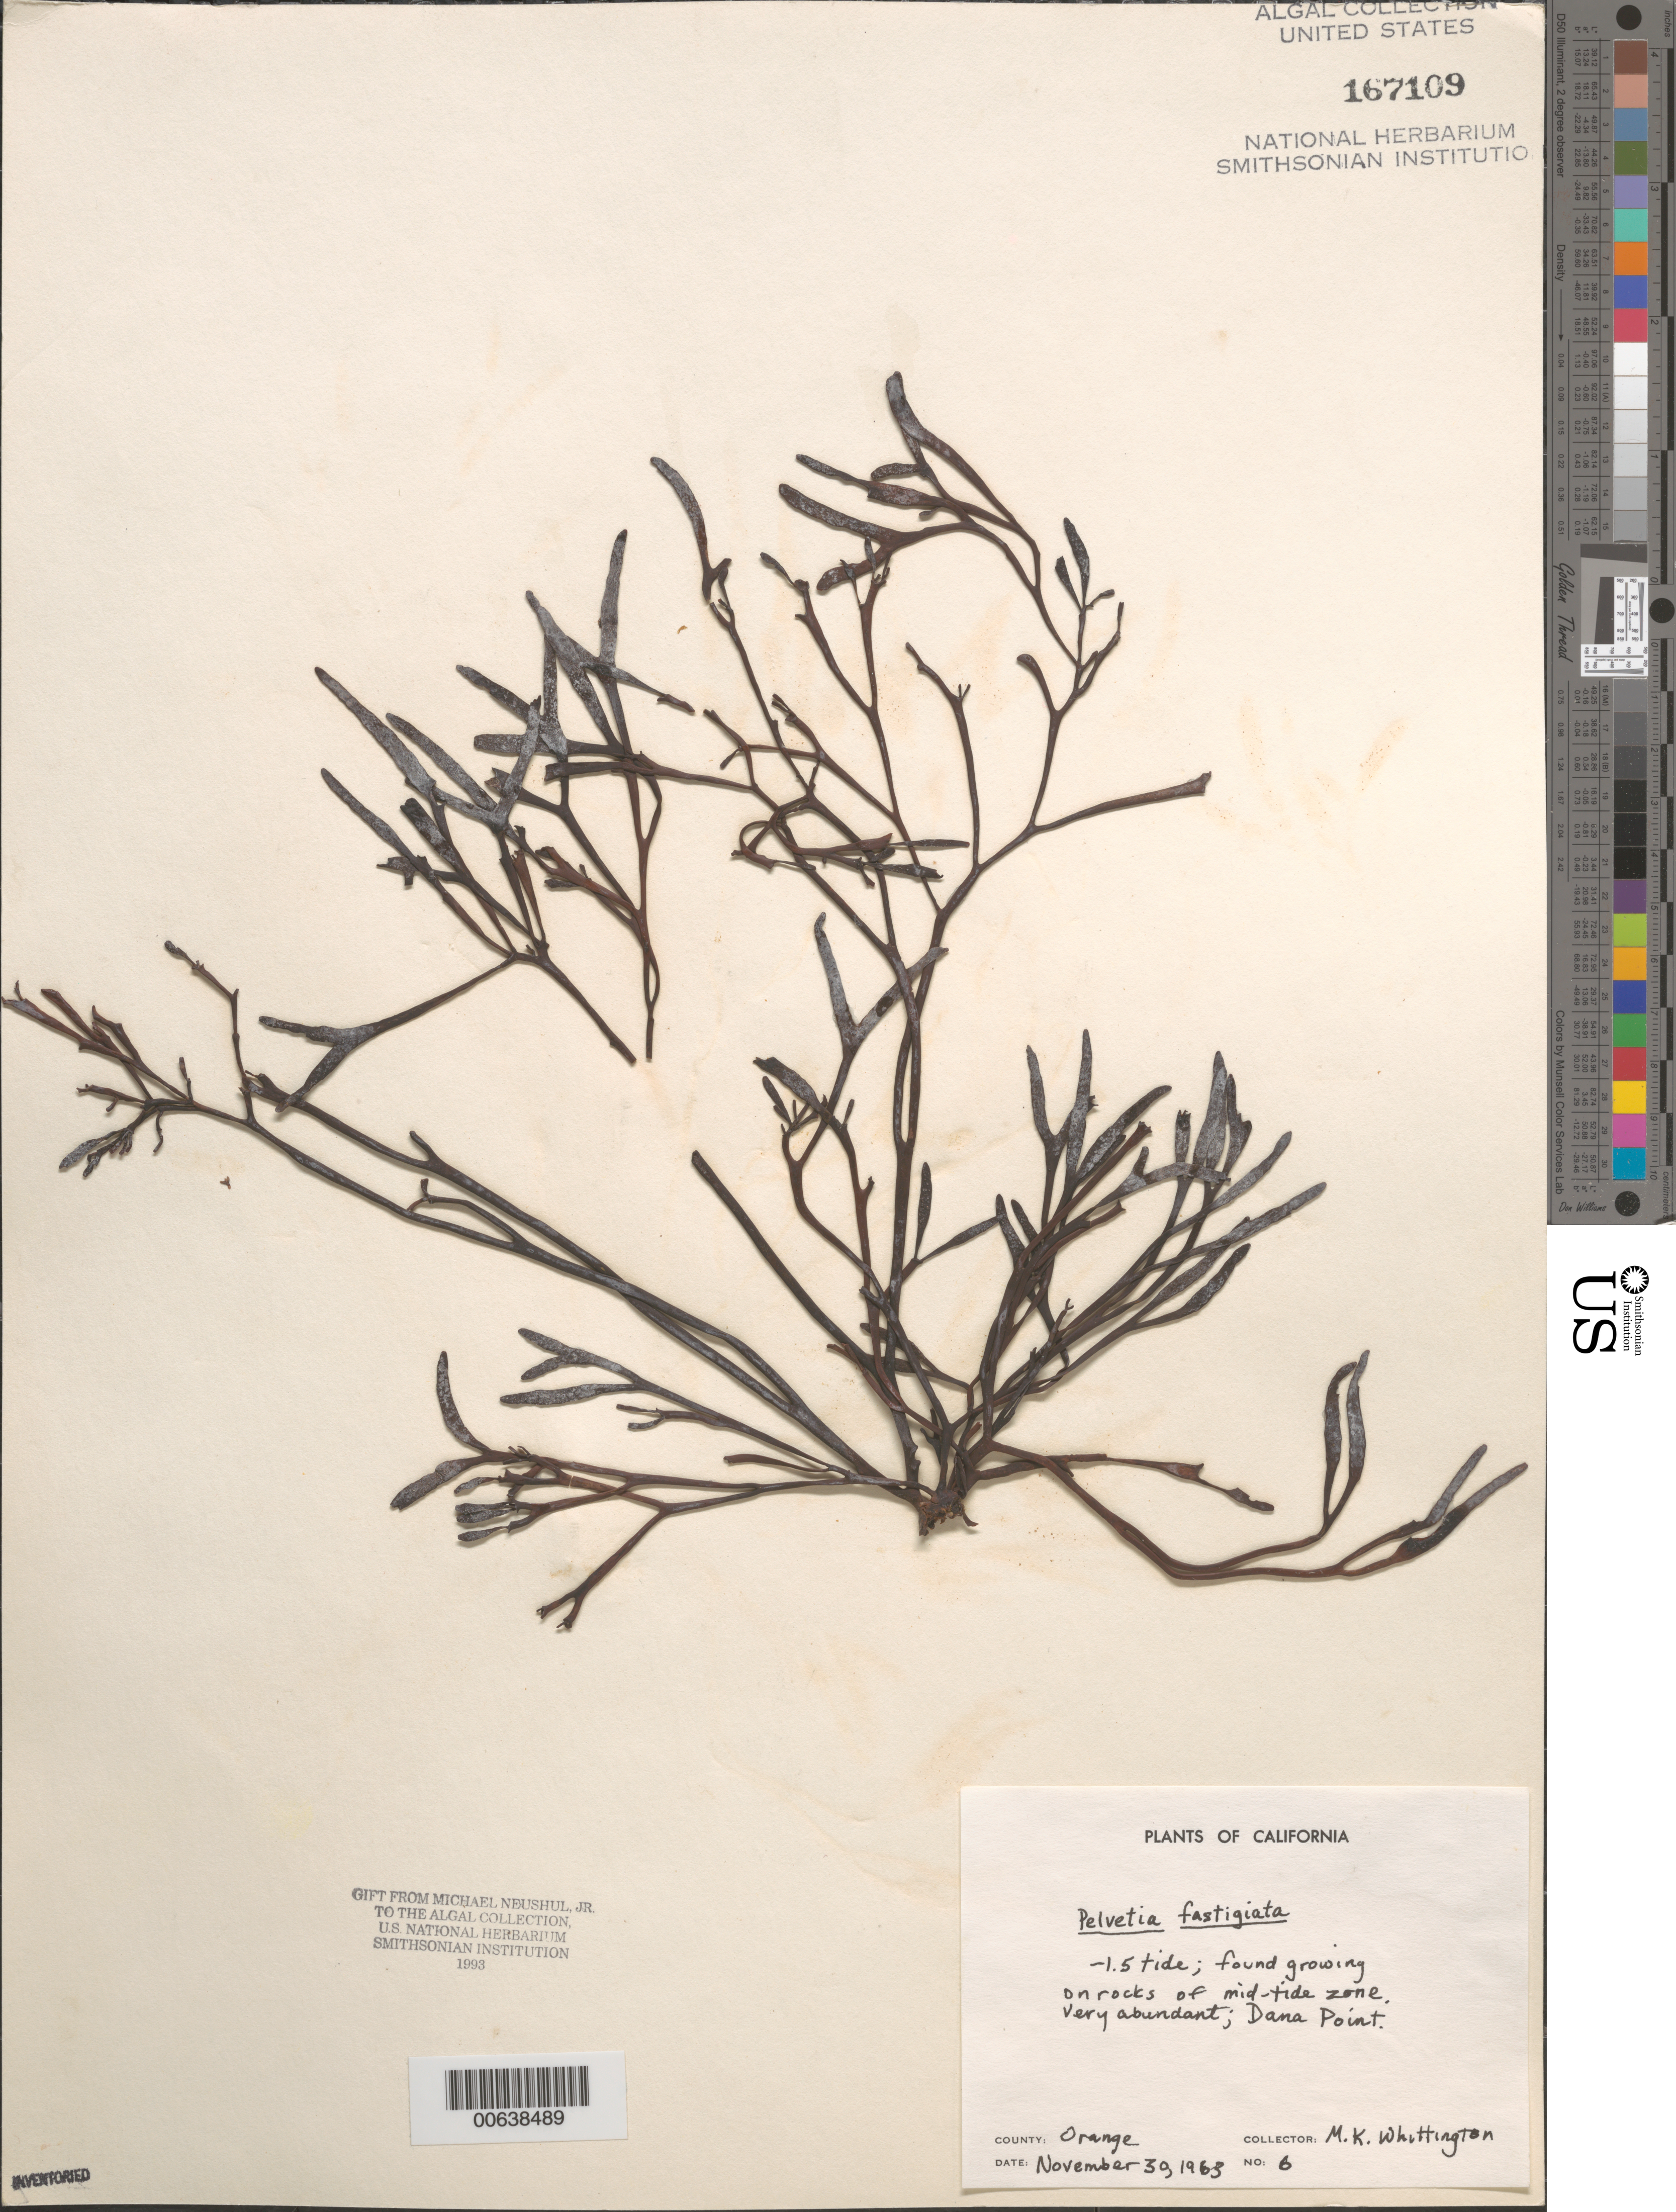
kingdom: Chromista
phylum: Ochrophyta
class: Phaeophyceae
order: Fucales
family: Fucaceae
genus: Silvetia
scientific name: Silvetia compressa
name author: (J. Agardh) E.A. Serrão et al.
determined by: Algae name updating Project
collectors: M. Whittington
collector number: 6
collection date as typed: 30 Nov 1963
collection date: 1963-11-30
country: United States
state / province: California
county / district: Orange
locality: Dana Point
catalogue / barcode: US 167109